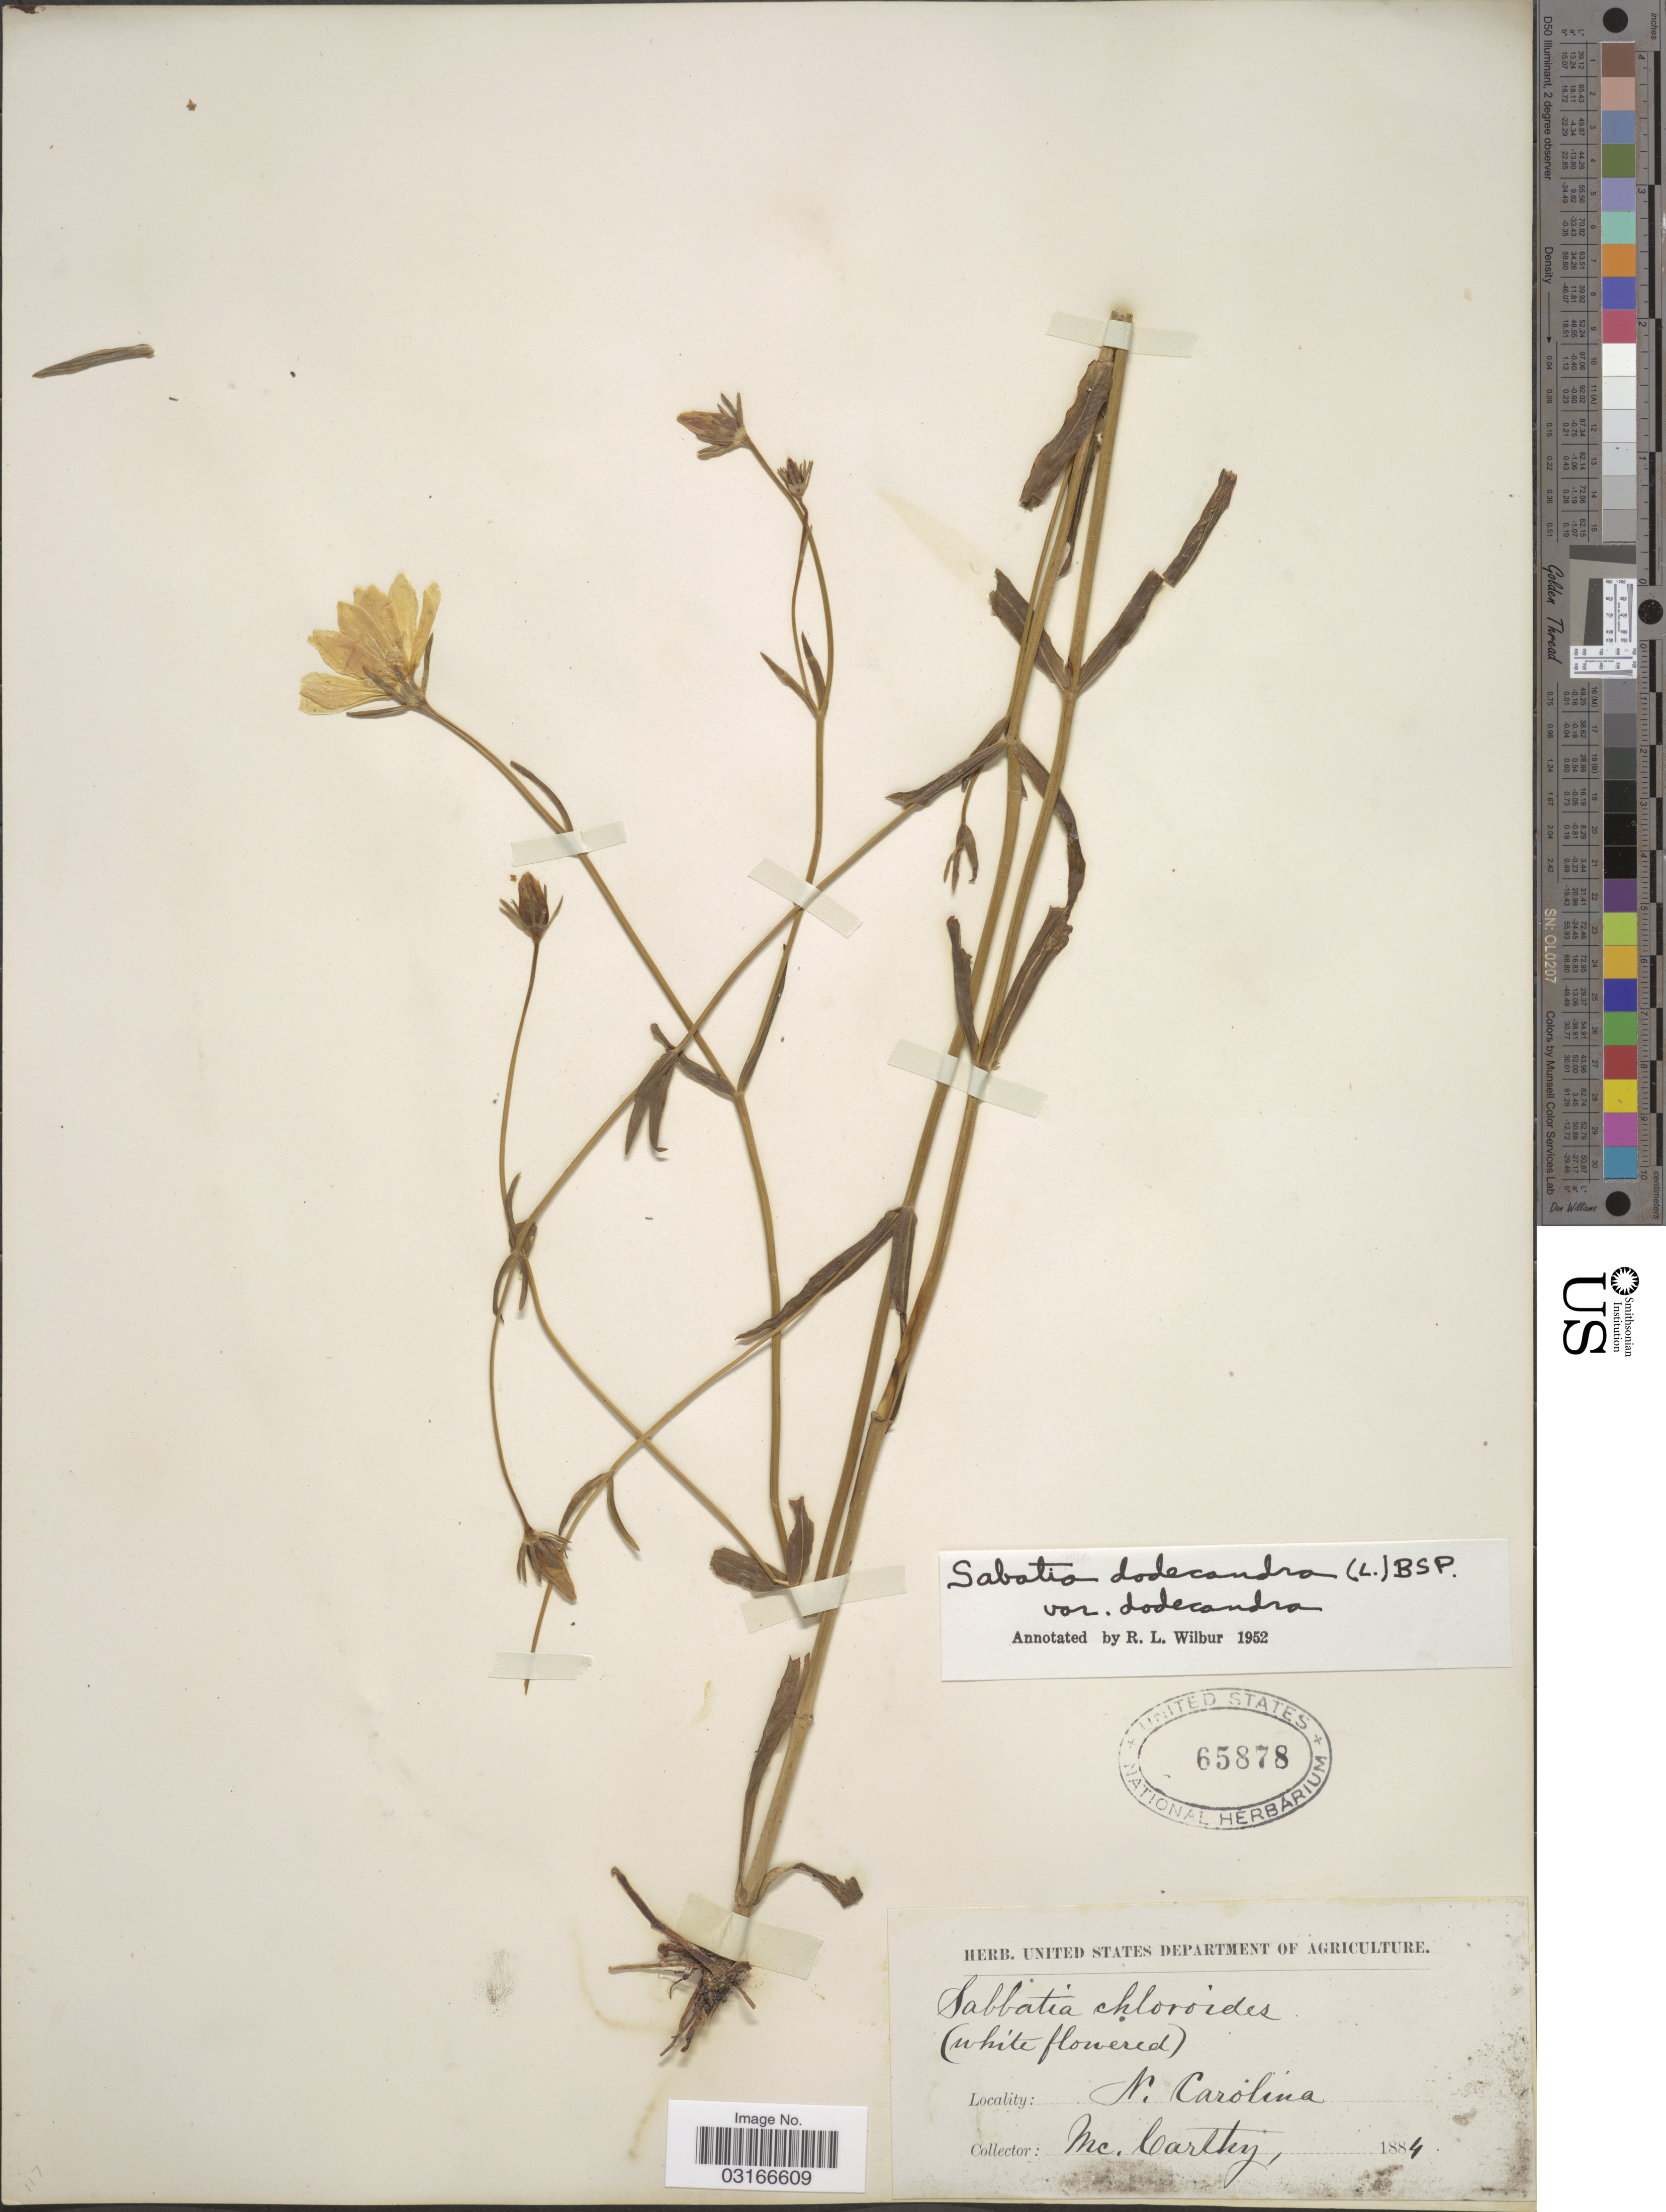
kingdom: Plantae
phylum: Tracheophyta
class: Magnoliopsida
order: Gentianales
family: Gentianaceae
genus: Sabatia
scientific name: Sabatia dodecandra var. dodecandra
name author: (L.) Britton et al.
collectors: -- McCarthy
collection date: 1884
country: United States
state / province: North Carolina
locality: N. Carolina.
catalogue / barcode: US 65878